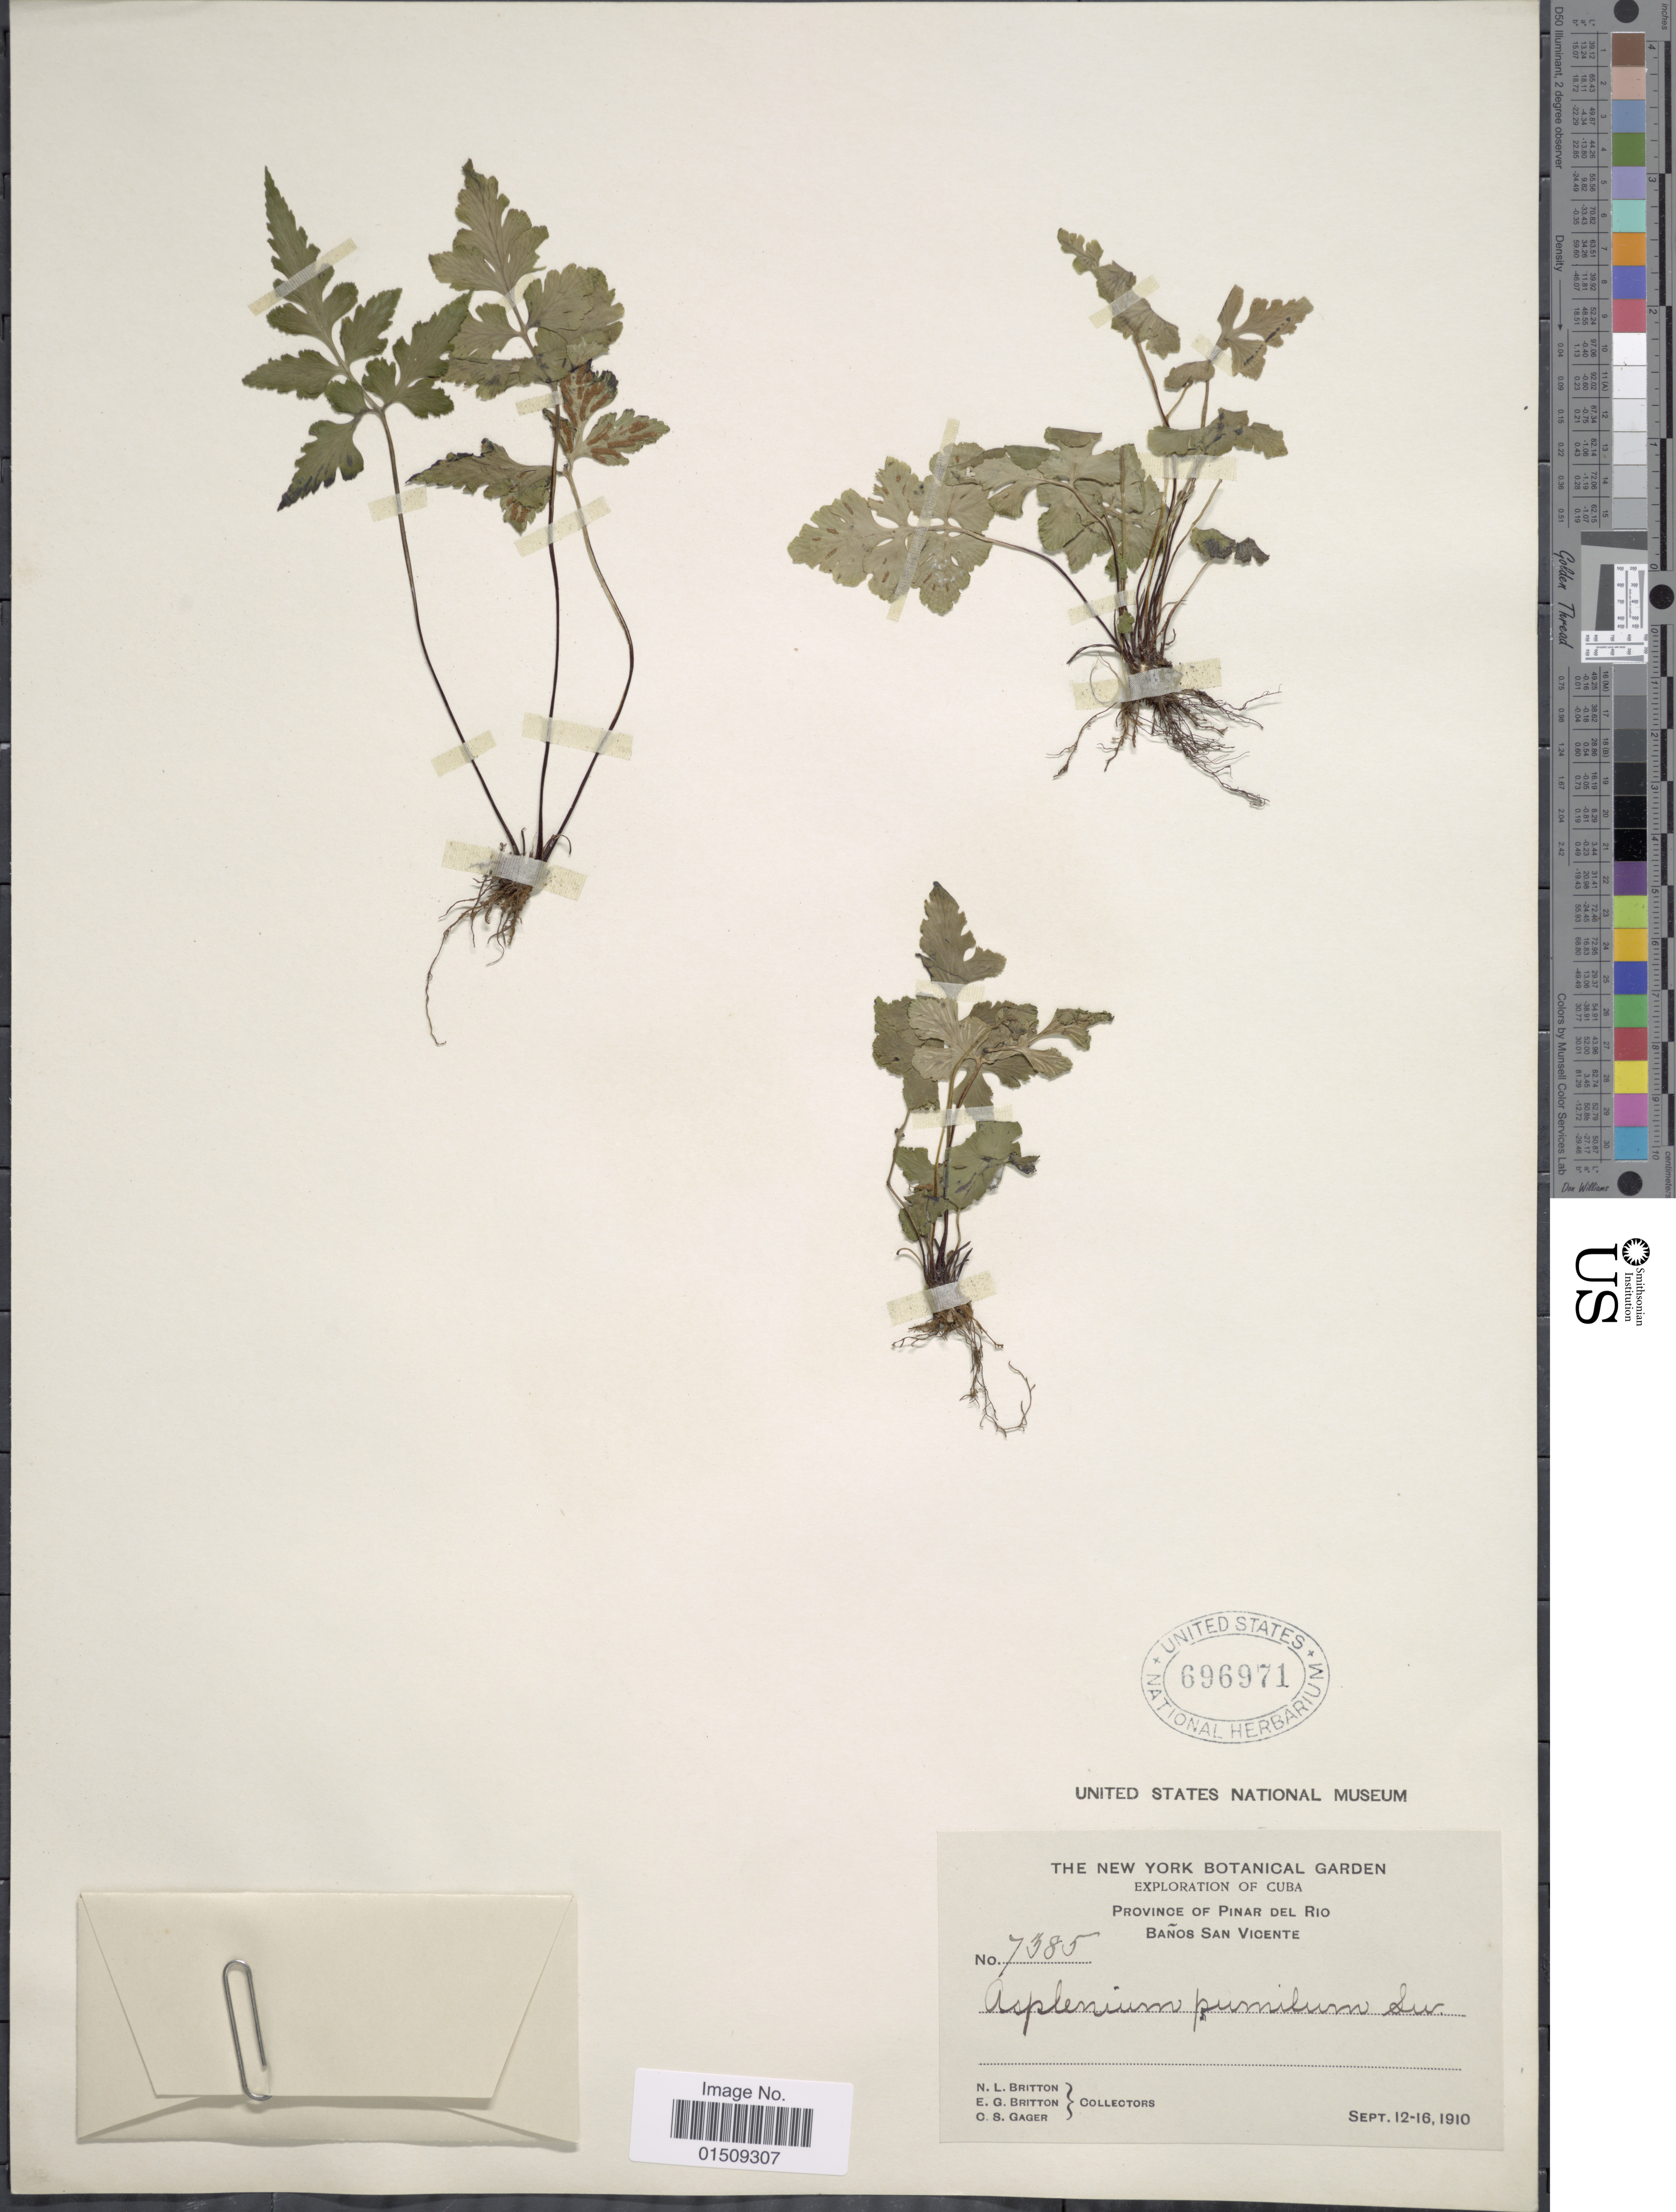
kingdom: Plantae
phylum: Tracheophyta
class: Polypodiopsida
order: Polypodiales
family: Aspleniaceae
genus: Asplenium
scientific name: Asplenium pumilum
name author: Sw.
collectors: N. Britton, E. G. Britton & C. Gager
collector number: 7385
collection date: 1910-09-12/1910-09-16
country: Cuba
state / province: Pinar del Río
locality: Province of Pinar del Rio, Baños San Vicente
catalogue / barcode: US 696971